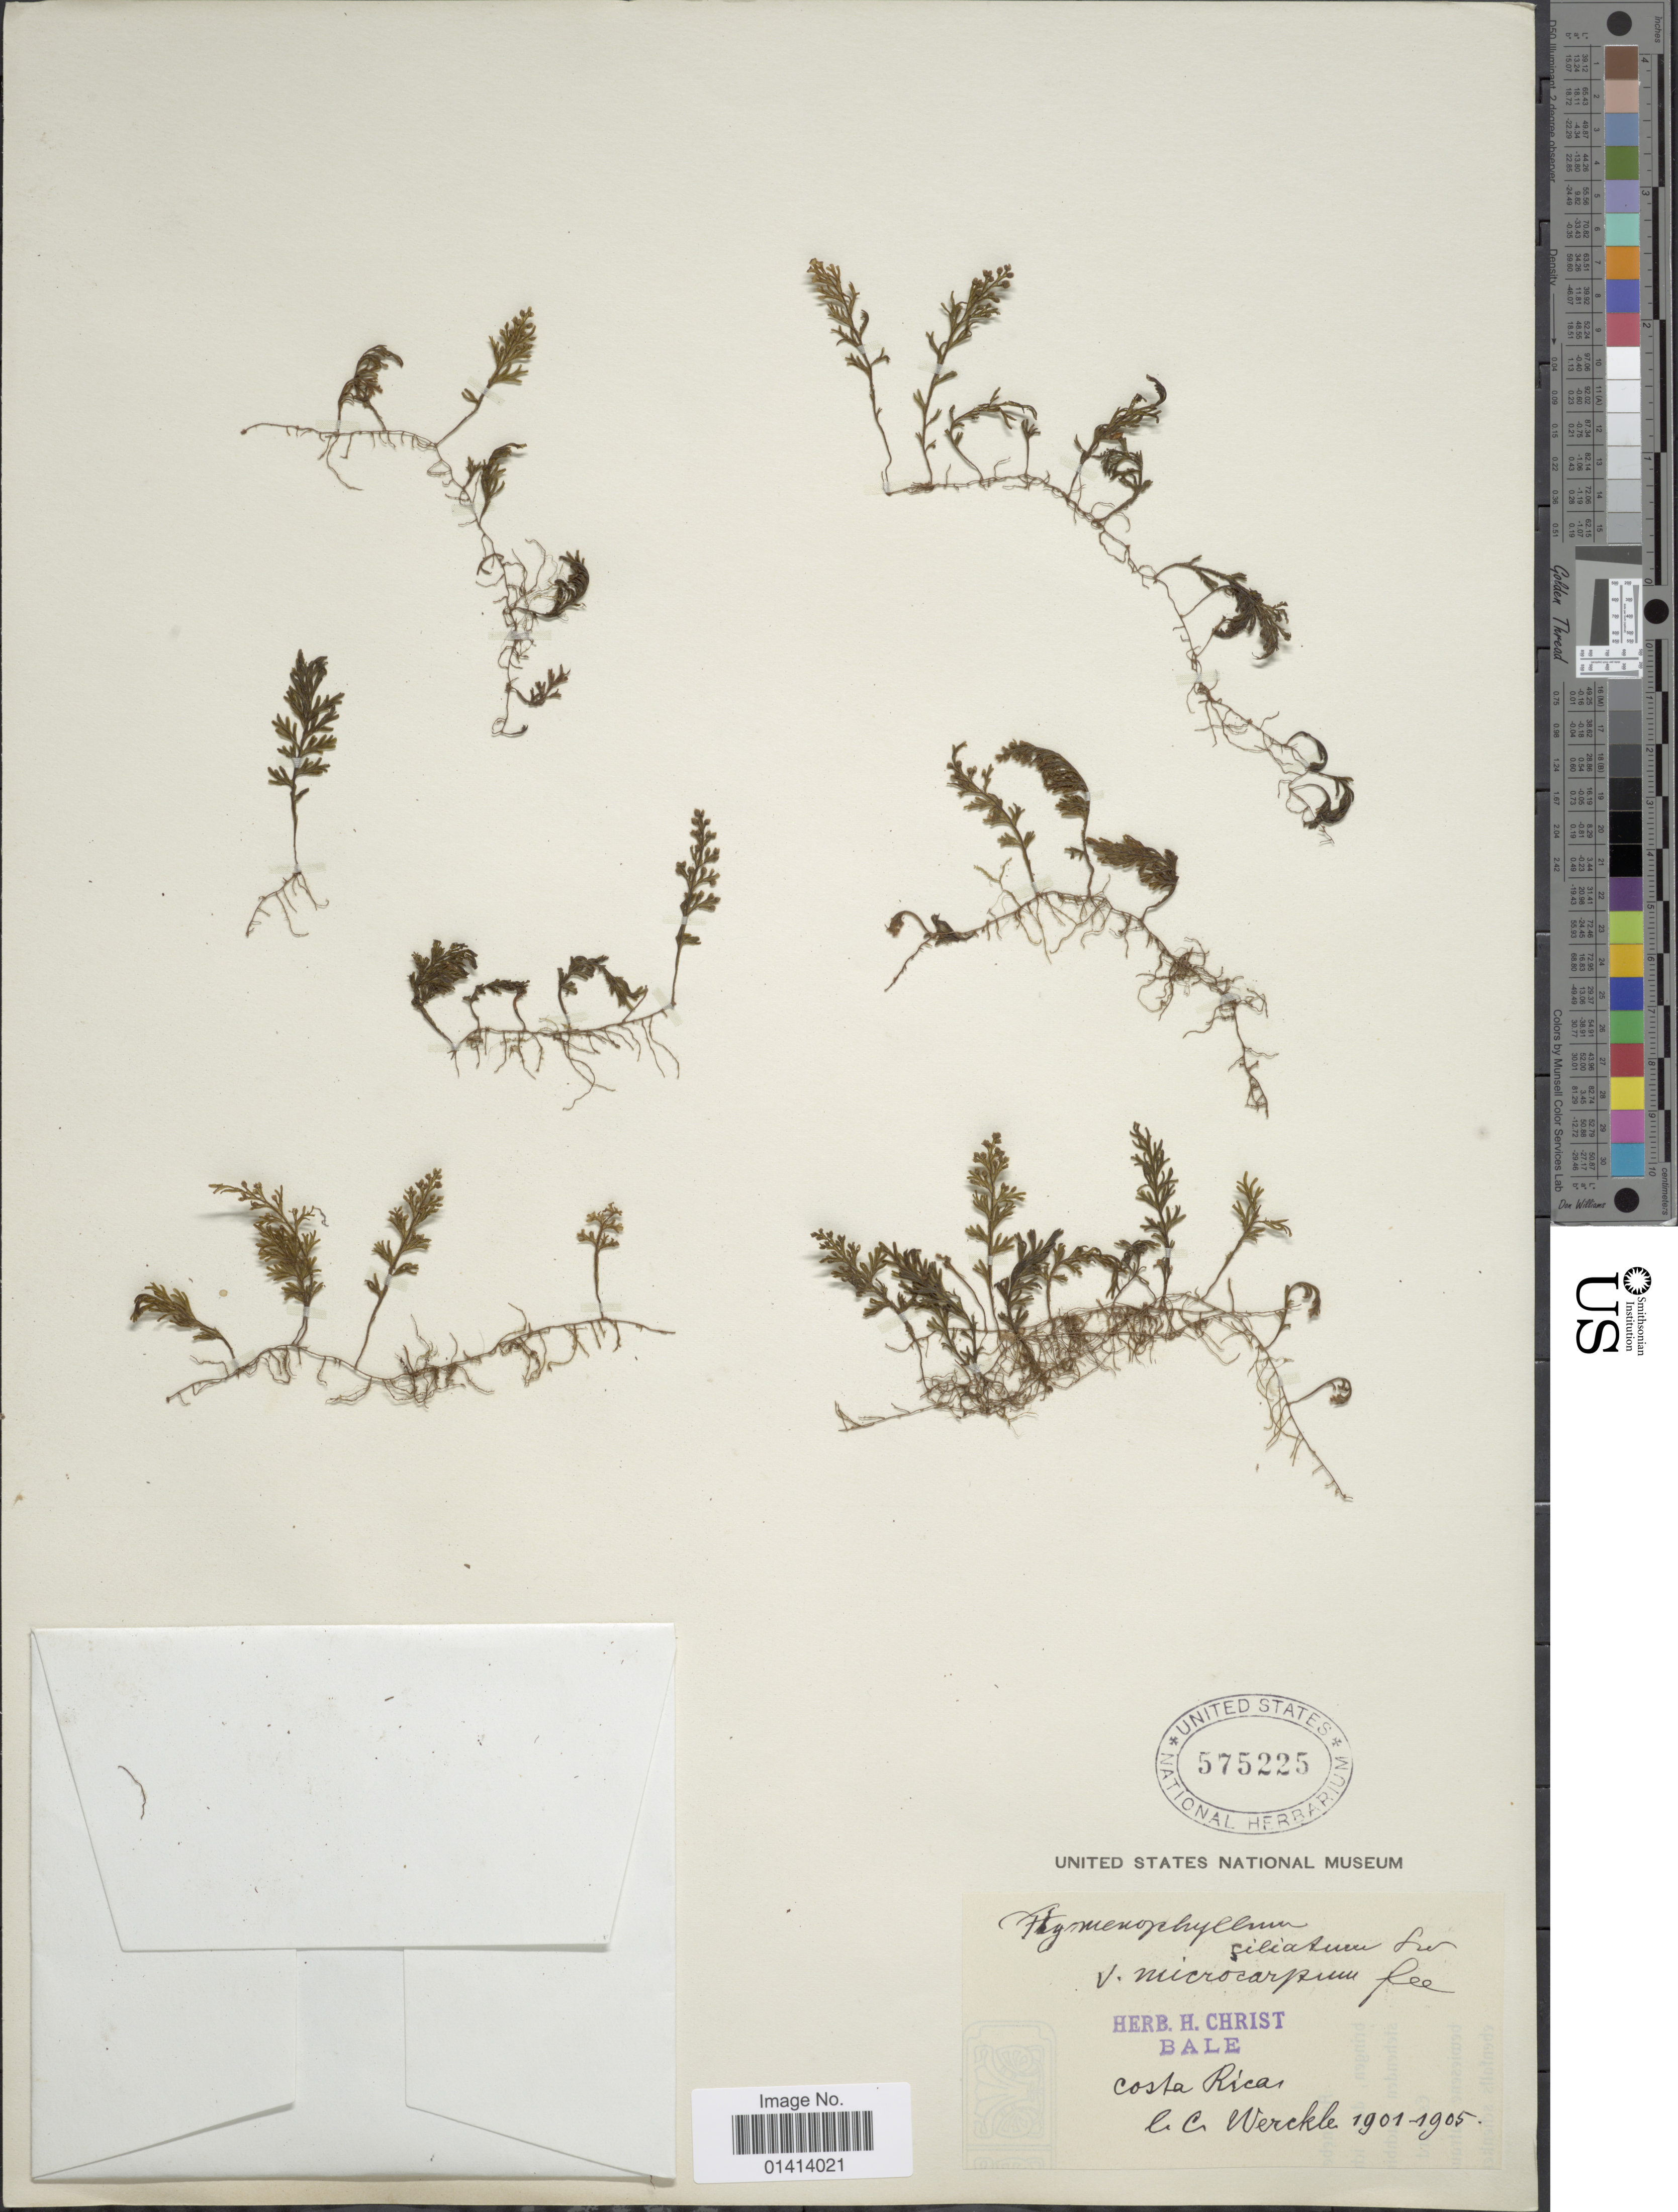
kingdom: Plantae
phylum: Tracheophyta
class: Polypodiopsida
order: Hymenophyllales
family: Hymenophyllaceae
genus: Hymenophyllum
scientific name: Hymenophyllum hirsutum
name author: (L.) Sw.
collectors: C. C Wercklé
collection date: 1901/1905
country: Costa Rica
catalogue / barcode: US 575225